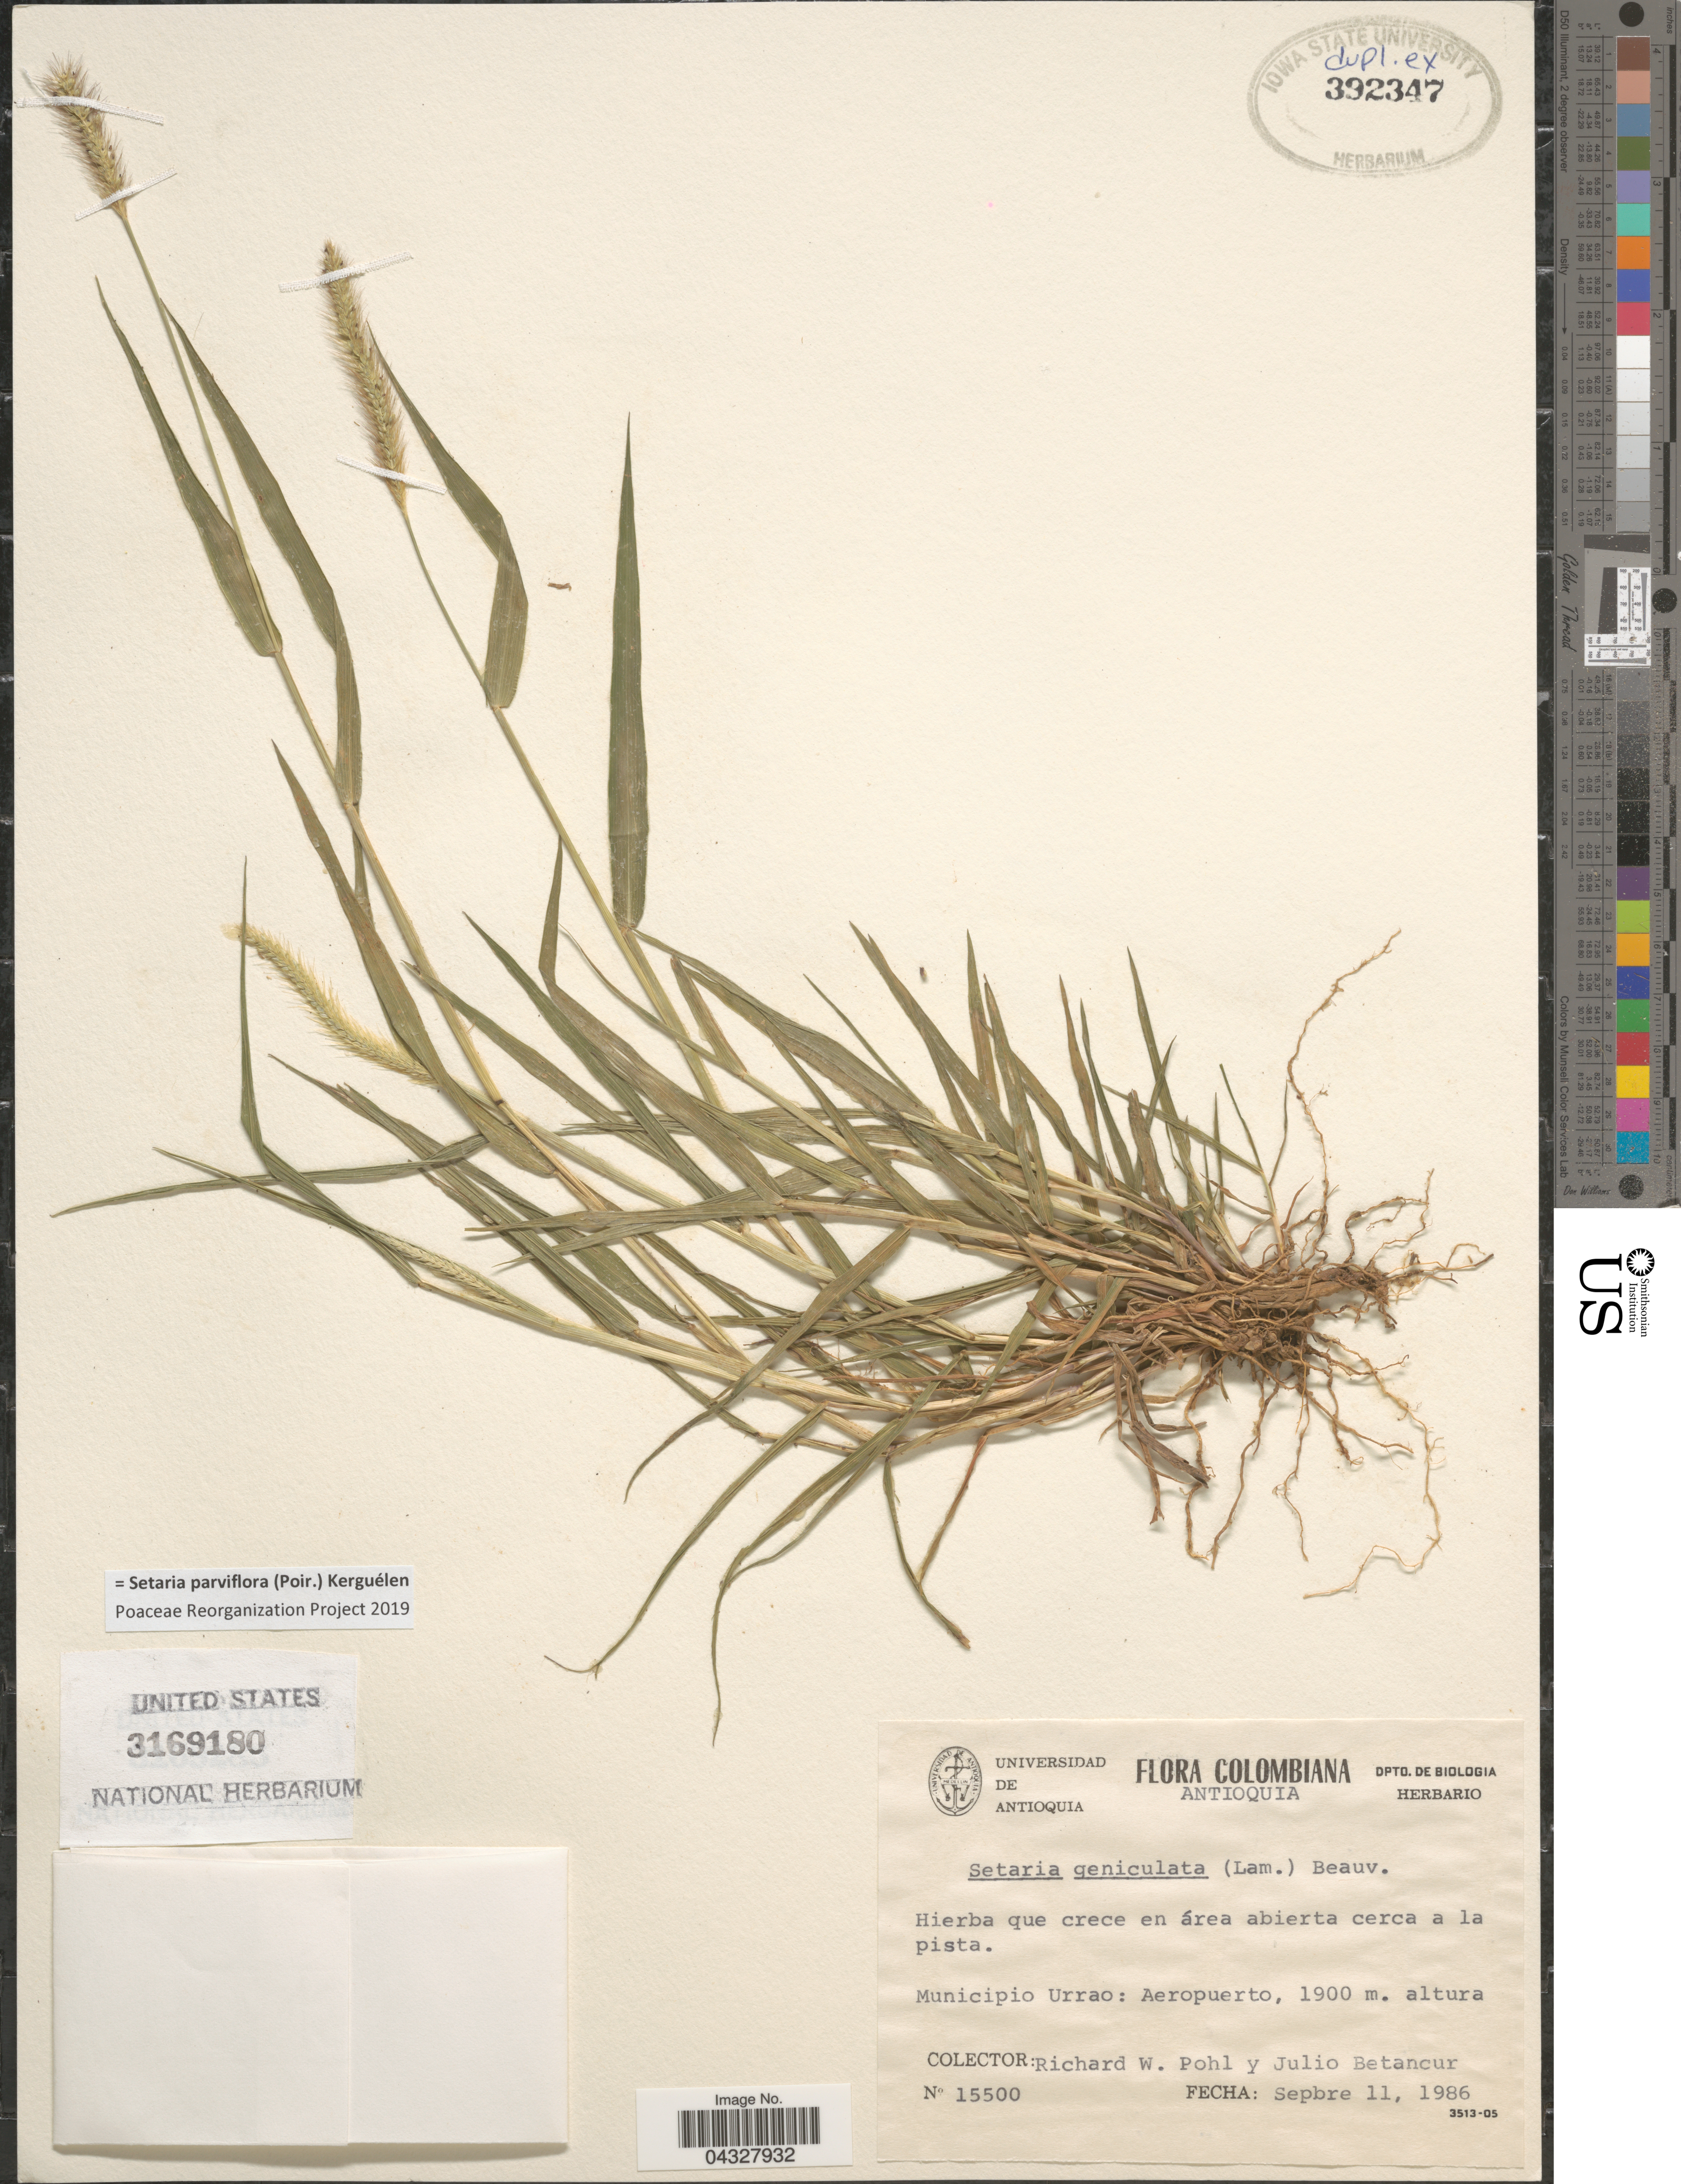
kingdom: Plantae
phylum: Tracheophyta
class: Liliopsida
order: Poales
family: Poaceae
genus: Setaria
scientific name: Setaria parviflora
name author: (Poir.) Kerguélen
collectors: R. W. Pohl & J. Betancur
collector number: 15500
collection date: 1986-09-11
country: Colombia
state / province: Antioquia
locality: Municipio Urrao: Aeropuerto.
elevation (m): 1900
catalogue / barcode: US 3169180